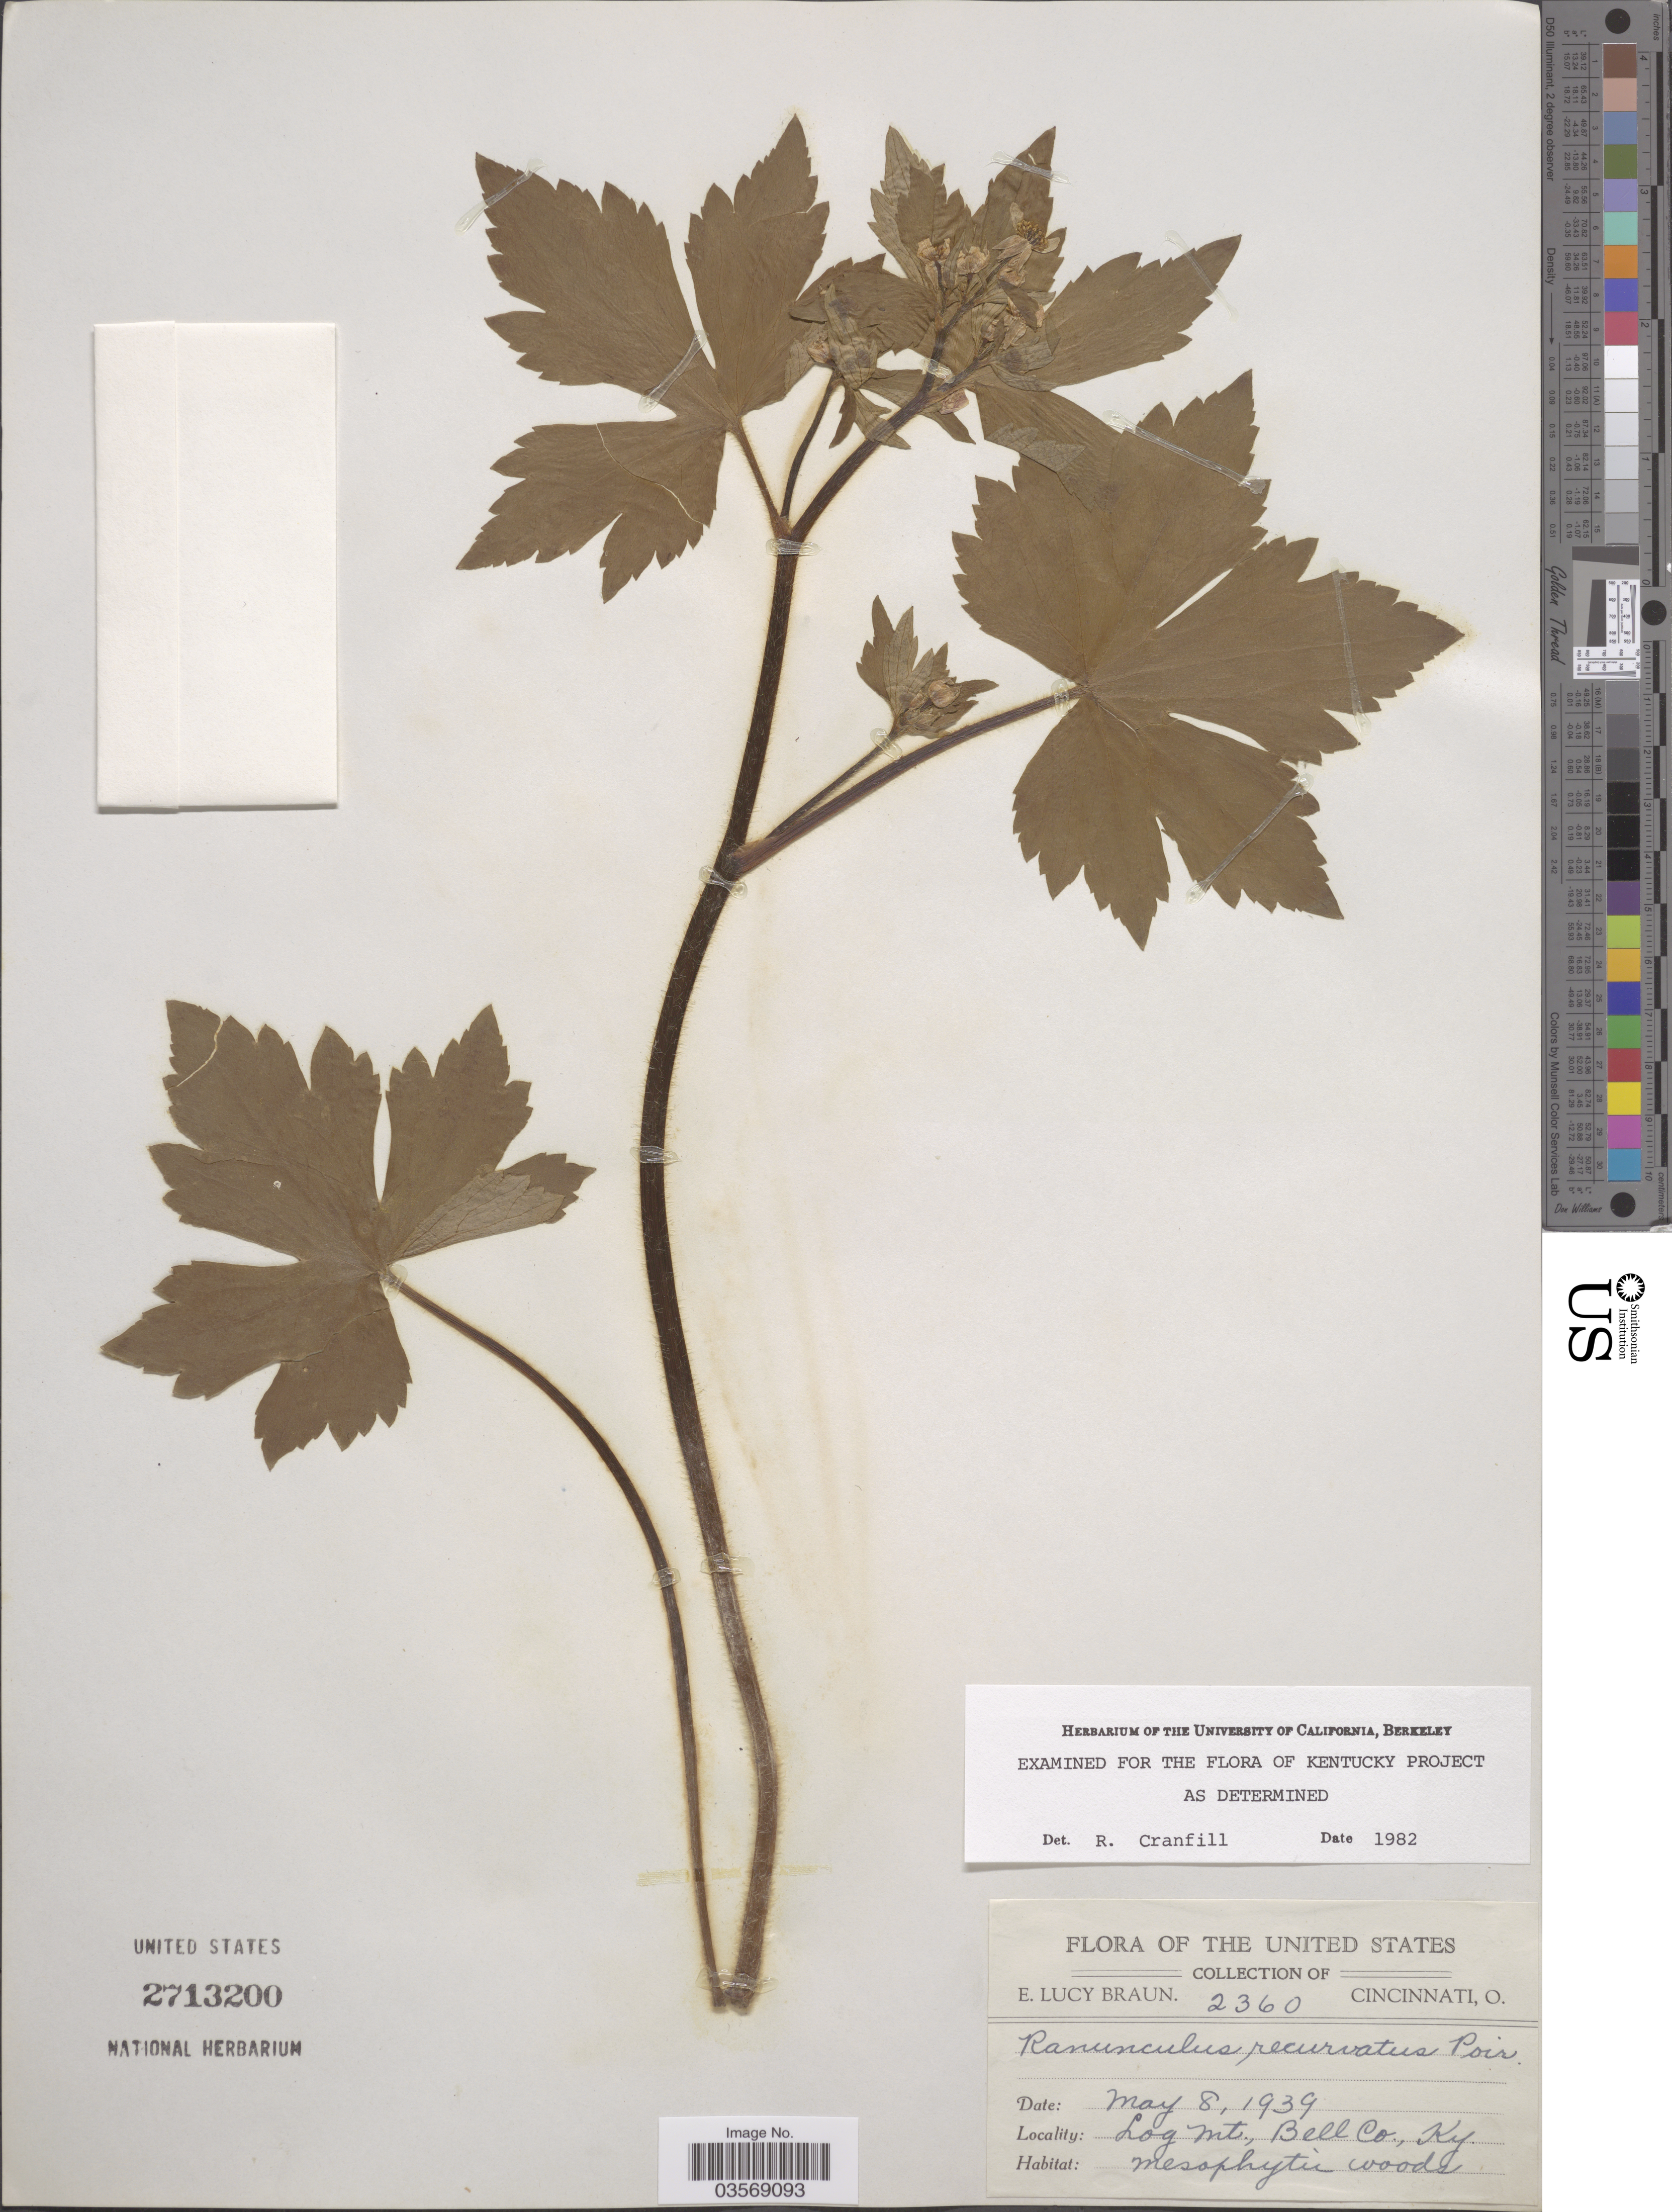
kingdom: Plantae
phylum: Tracheophyta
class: Magnoliopsida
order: Ranunculales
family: Ranunculaceae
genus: Ranunculus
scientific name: Ranunculus recurvatus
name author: Poir.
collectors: E. L. Braun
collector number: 2360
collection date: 1939-05-08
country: United States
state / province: Kentucky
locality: Log Mt., Bell Co.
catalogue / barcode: US 2713200